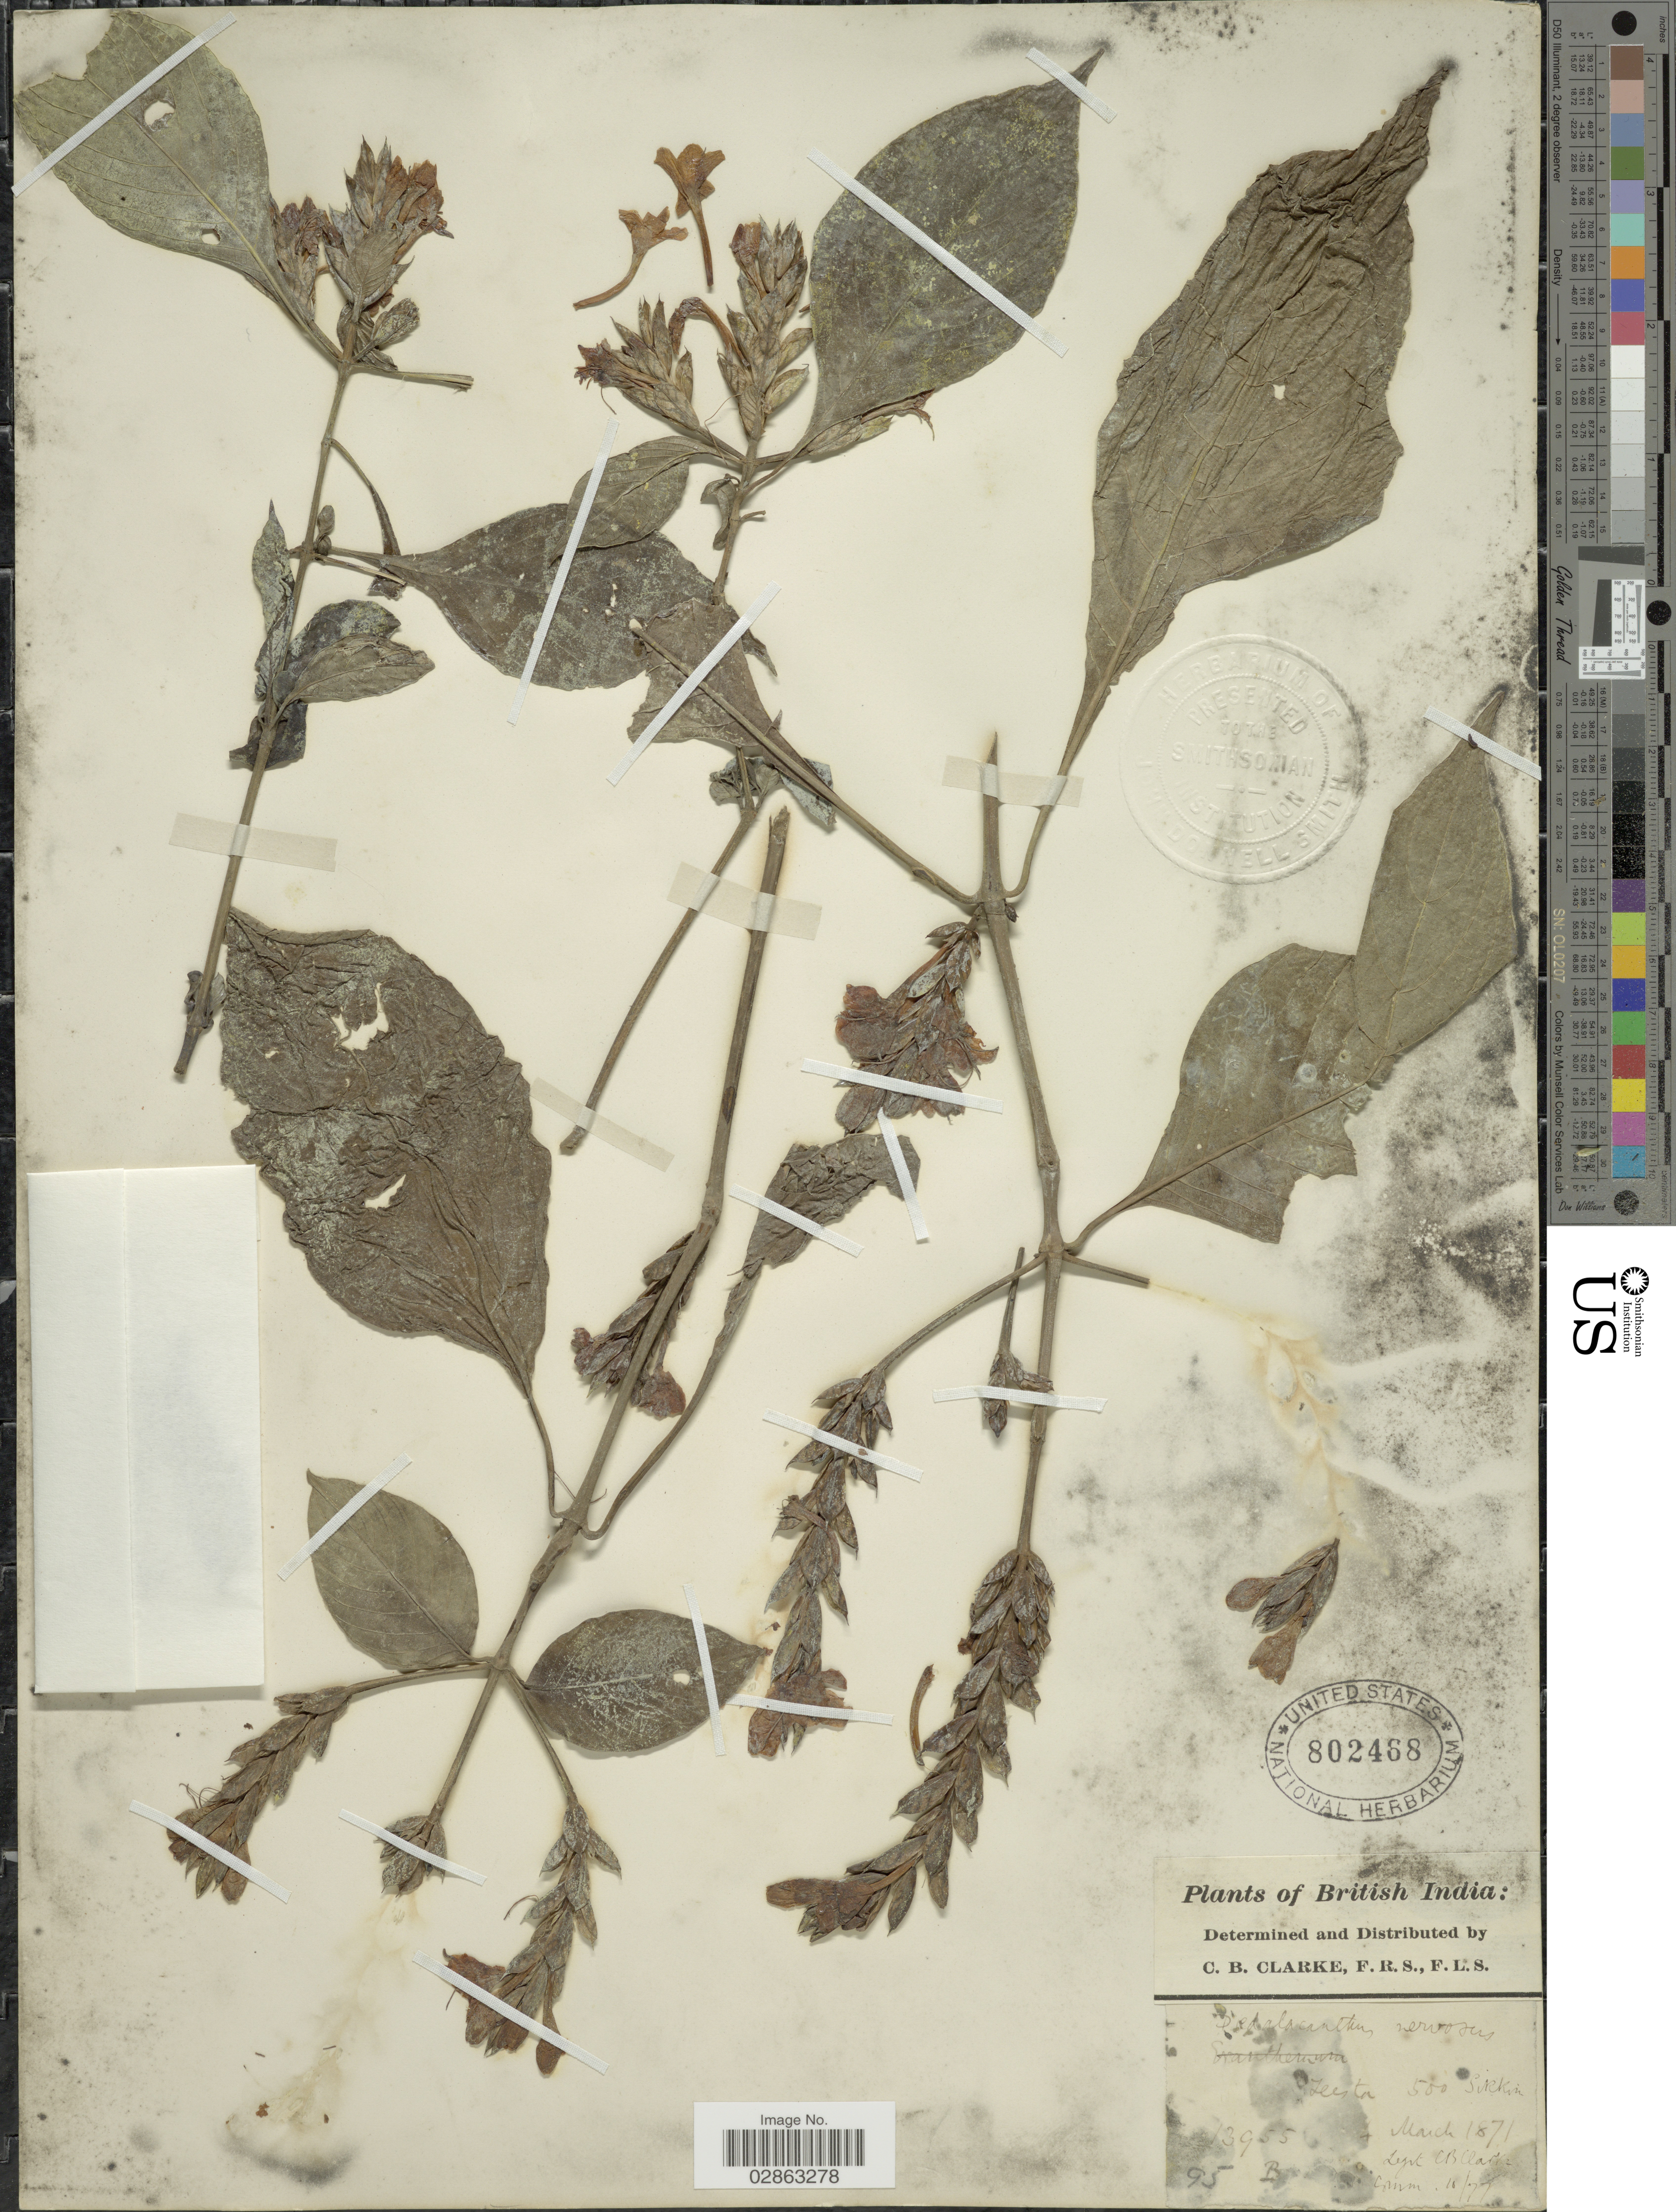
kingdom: Plantae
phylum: Tracheophyta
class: Magnoliopsida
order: Lamiales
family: Acanthaceae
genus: Eranthemum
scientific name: Eranthemum pulchellum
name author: Andrews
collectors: C. B. Clarke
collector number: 13955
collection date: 1871-03-04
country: India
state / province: Sikkim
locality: British India. Teesta.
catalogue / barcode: US 802468